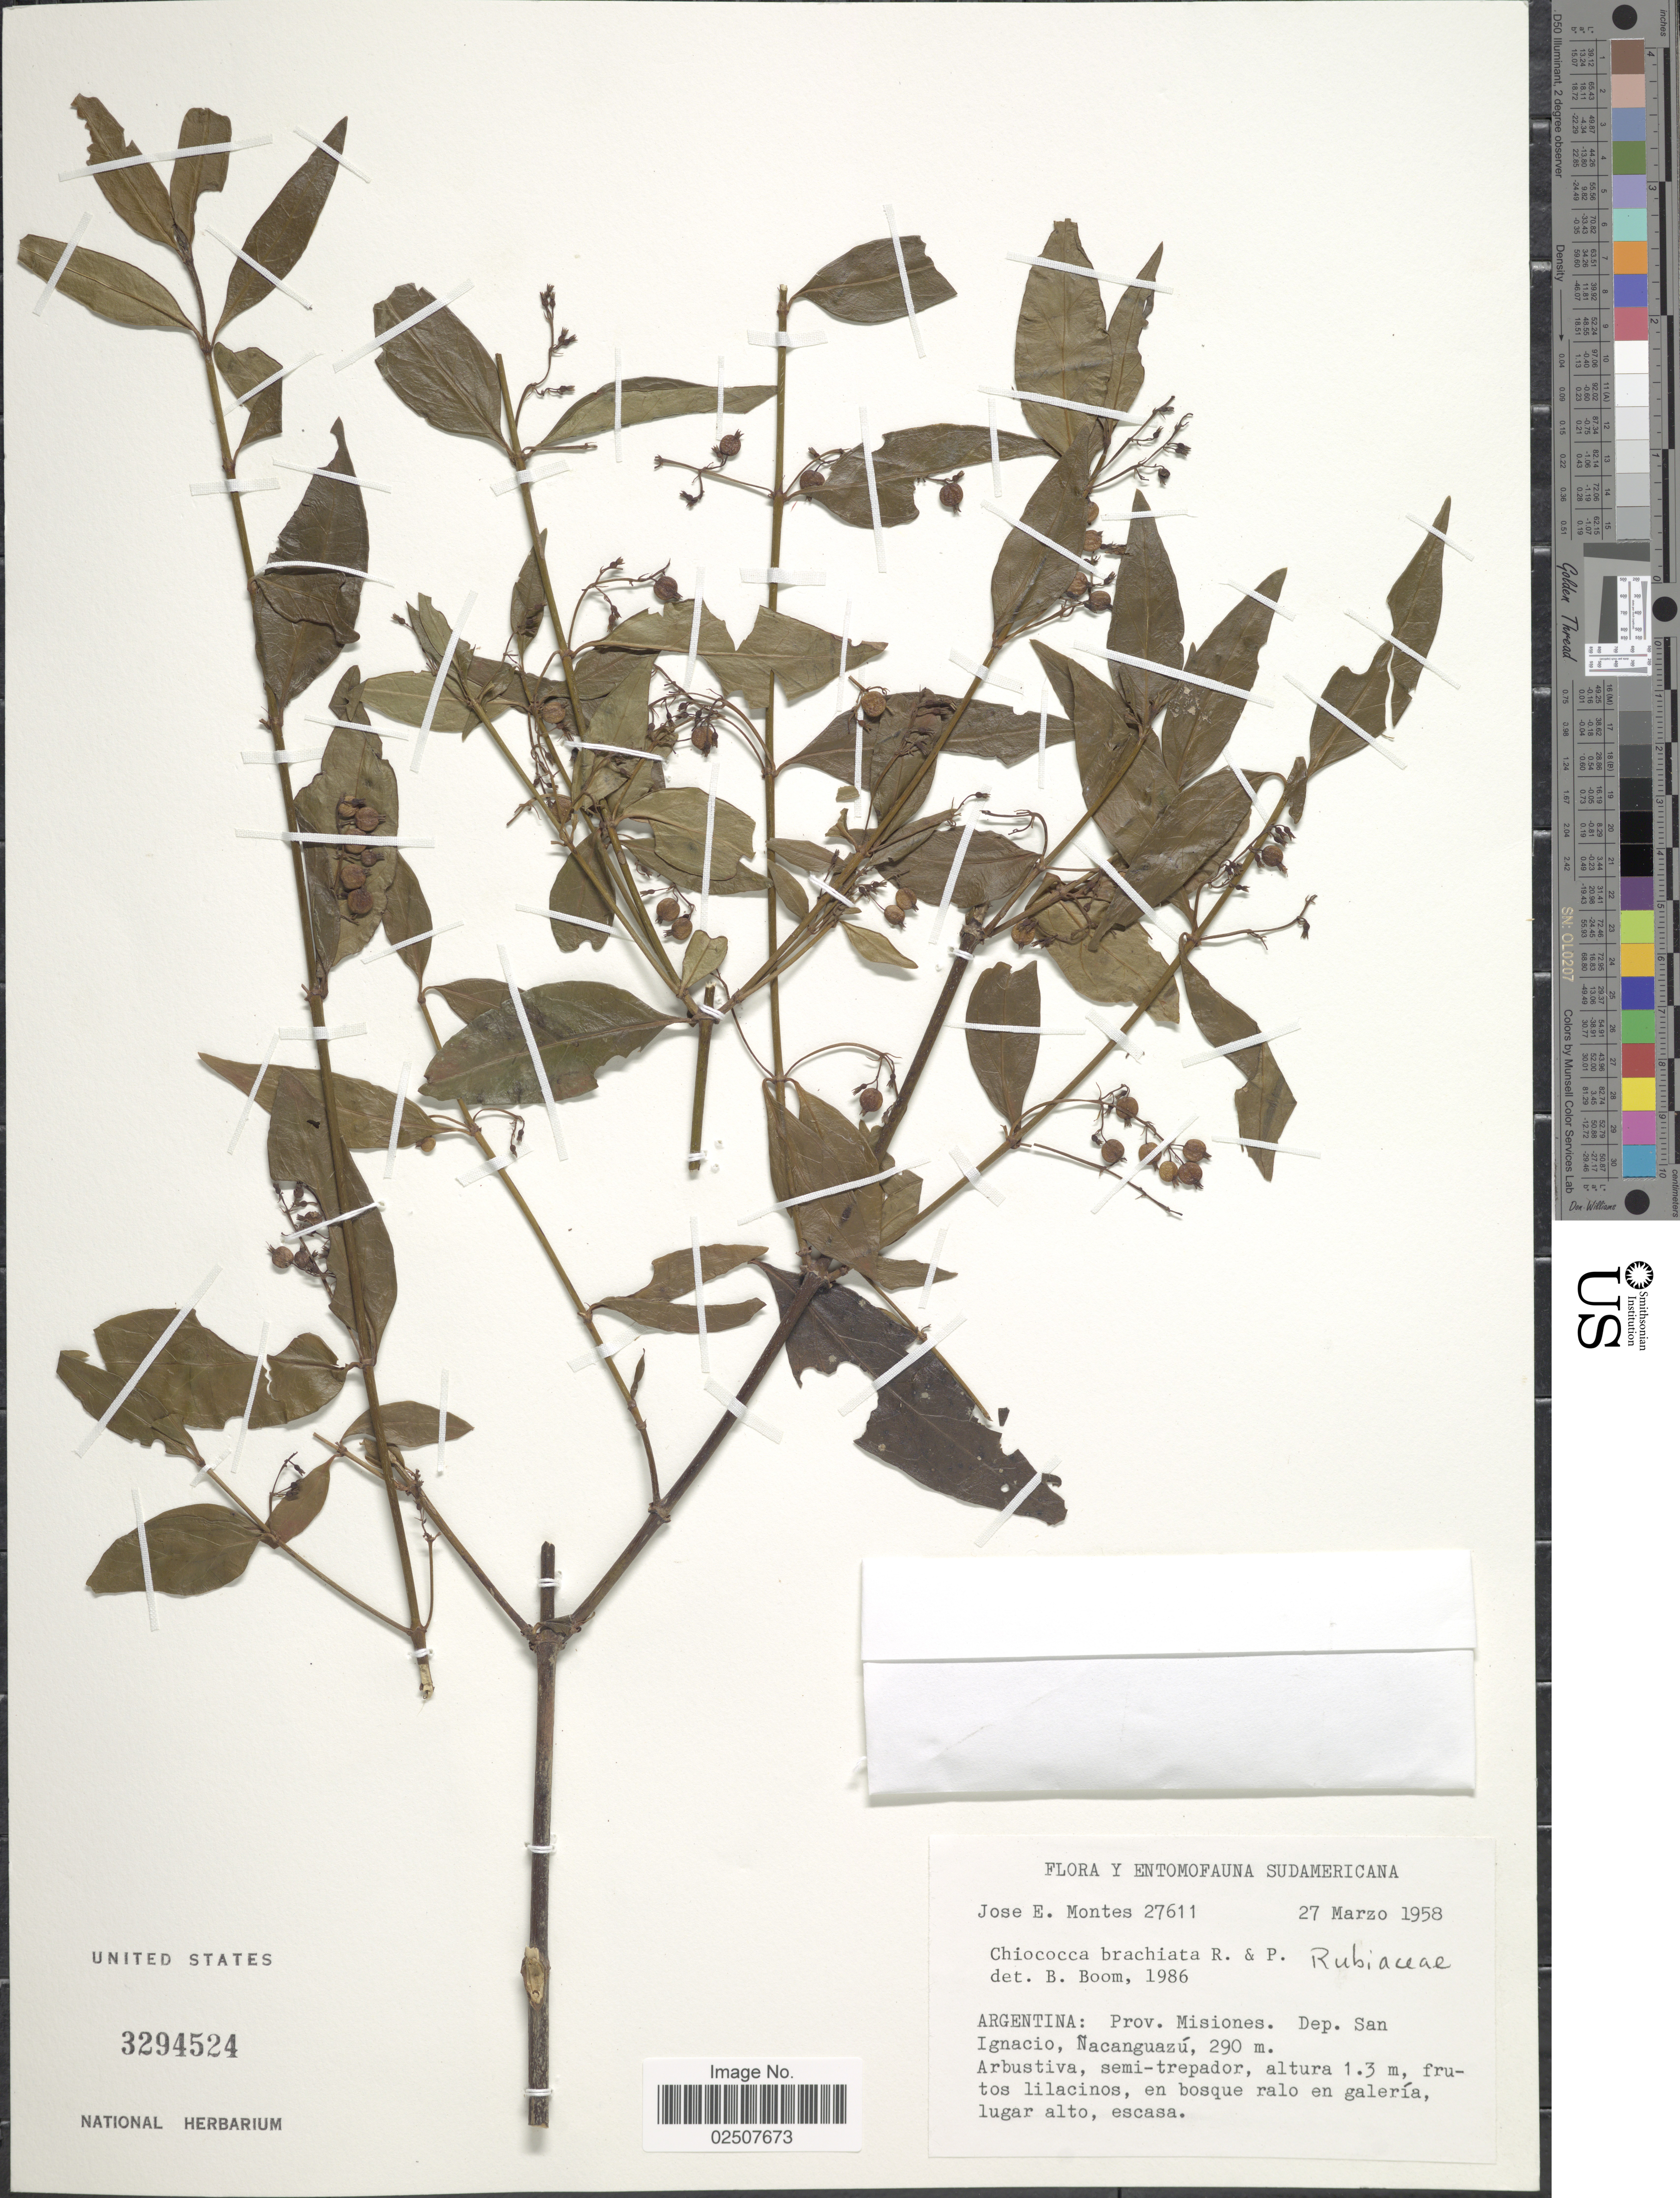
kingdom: Plantae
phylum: Tracheophyta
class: Magnoliopsida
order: Gentianales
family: Rubiaceae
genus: Chiococca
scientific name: Chiococca brachiata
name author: Ruiz & Pav.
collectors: J. E. Montes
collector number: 27611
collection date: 1958-03-27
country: Argentina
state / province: Misiones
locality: Dep. San Ignacio, Nacanguazú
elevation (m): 290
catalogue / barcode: US 3294524